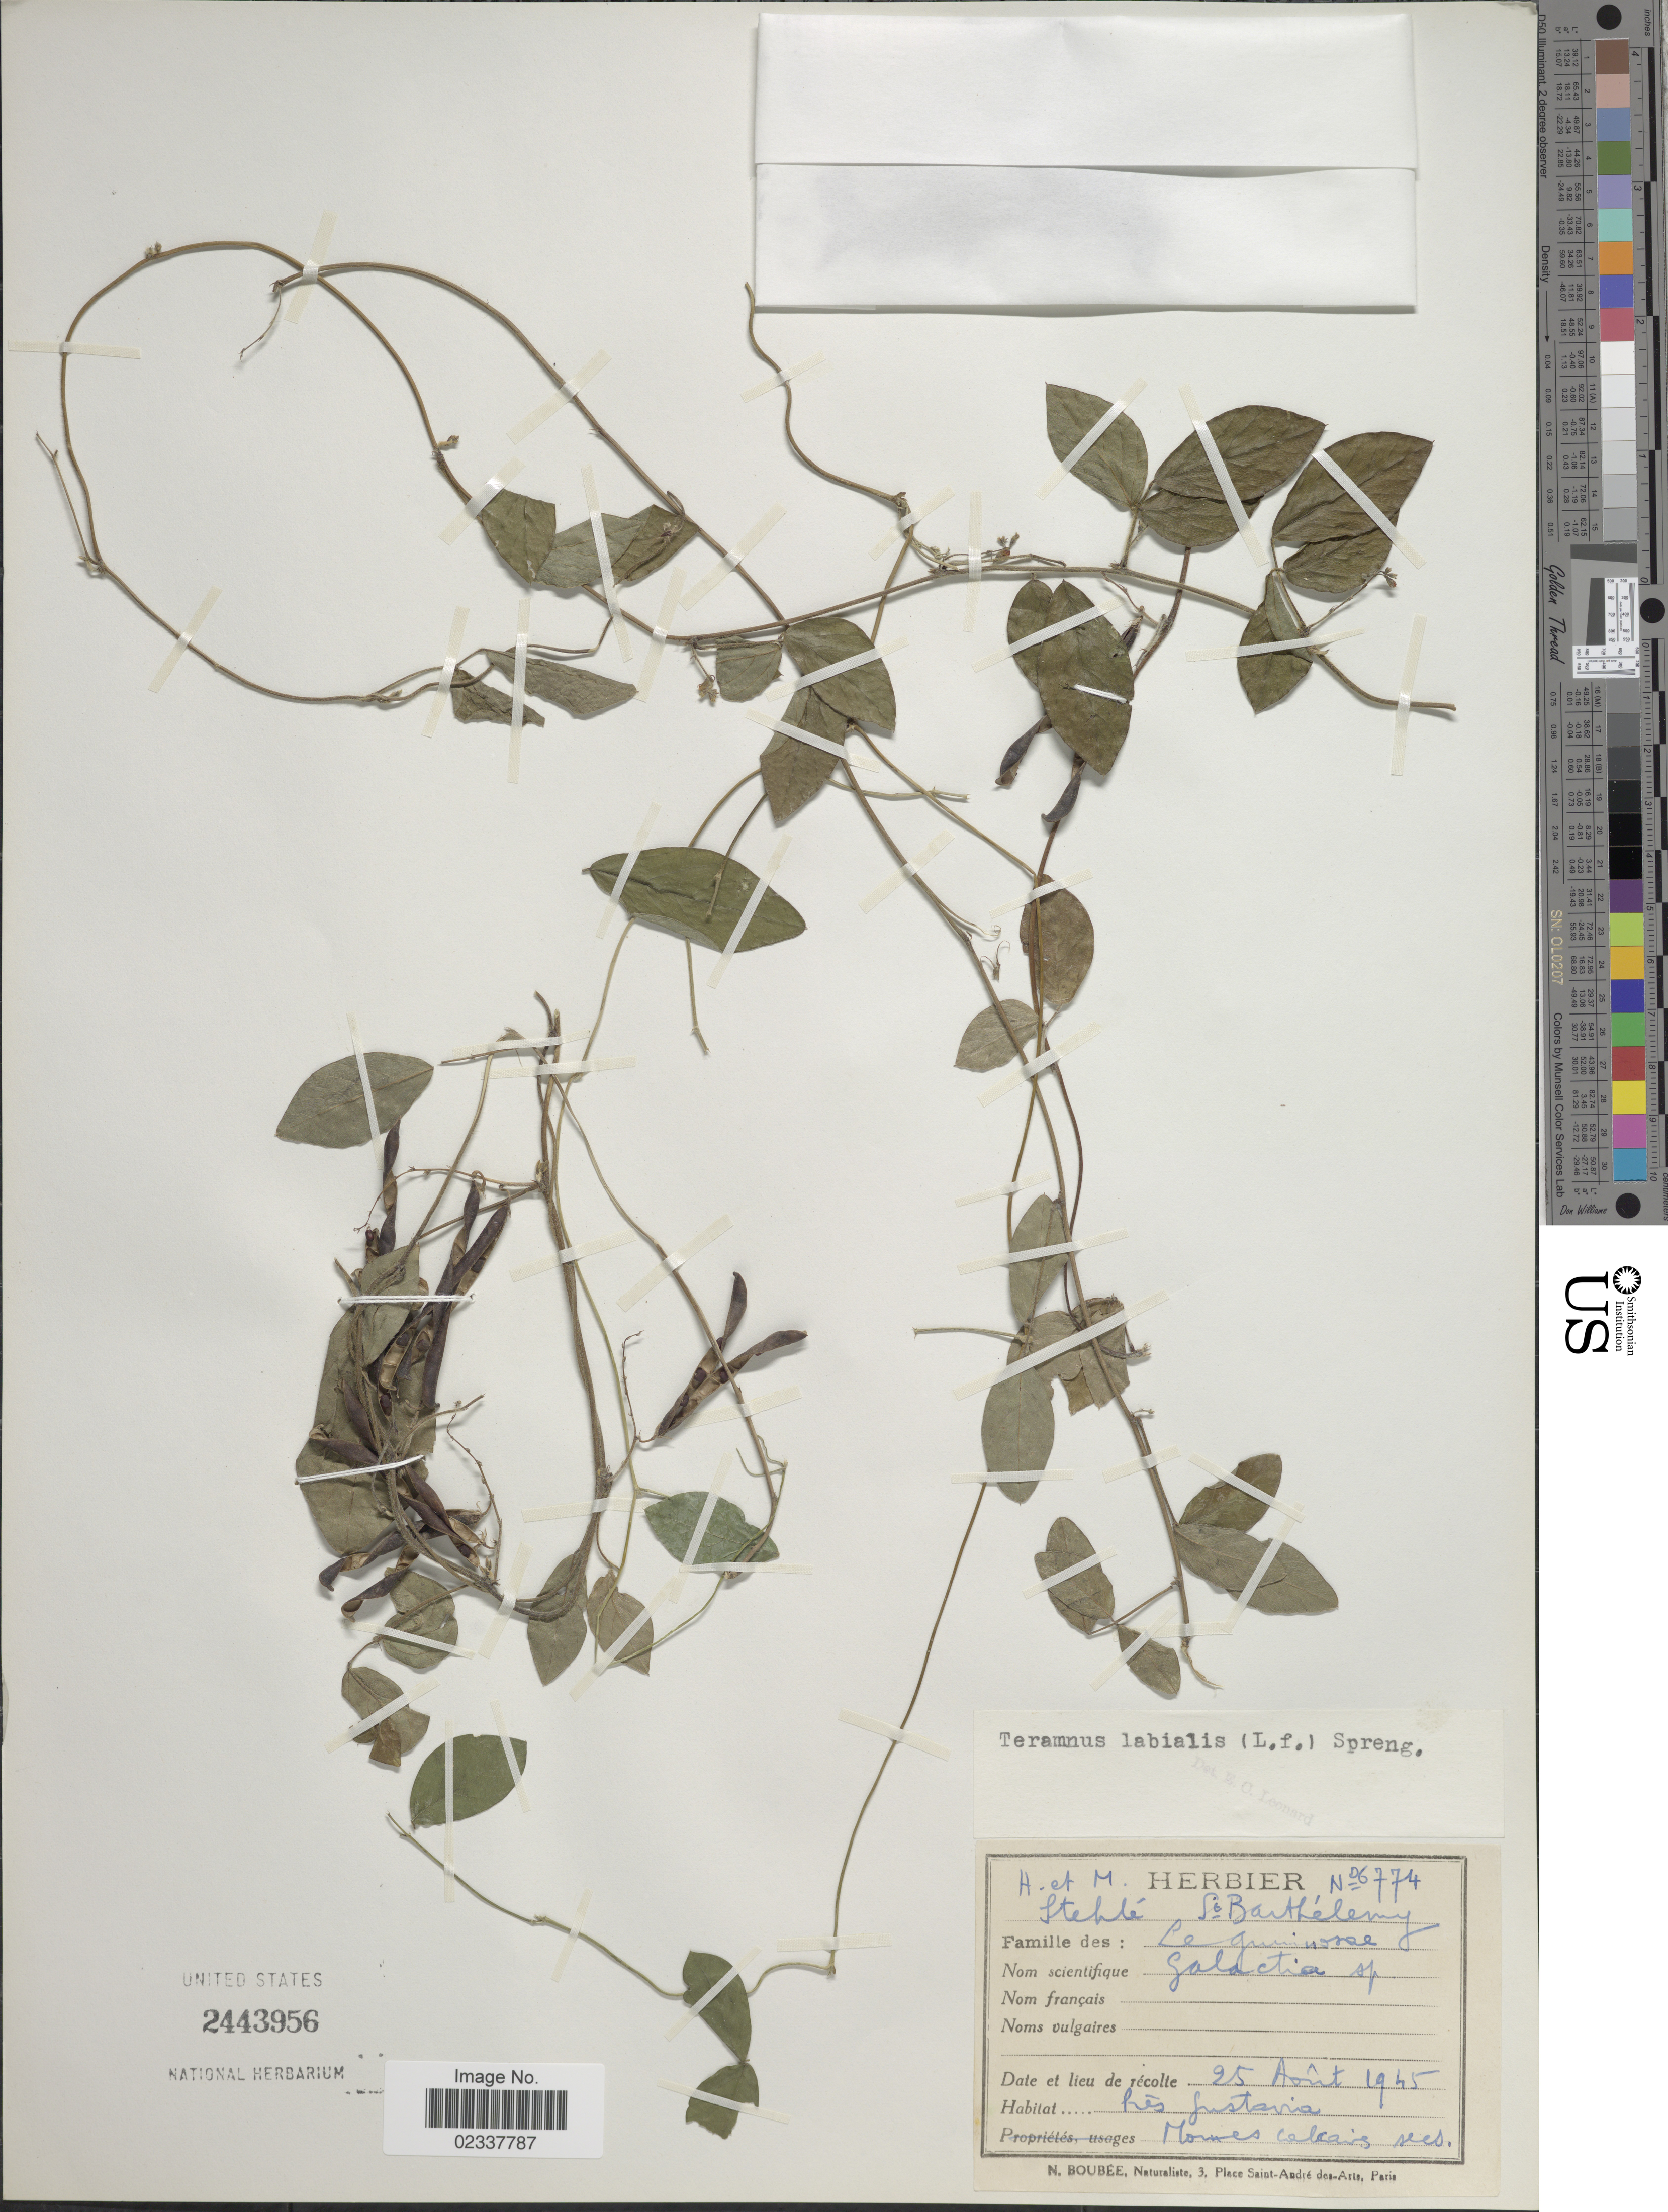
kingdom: Plantae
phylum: Tracheophyta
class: Magnoliopsida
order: Fabales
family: Fabaceae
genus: Teramnus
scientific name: Teramnus labialis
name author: (L. f.) Spreng.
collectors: H. Stehlé & M. Stehlé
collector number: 6774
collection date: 1945-08-25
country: Guadeloupe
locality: St. Barthelemy, Les Gustavia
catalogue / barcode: US 2443956